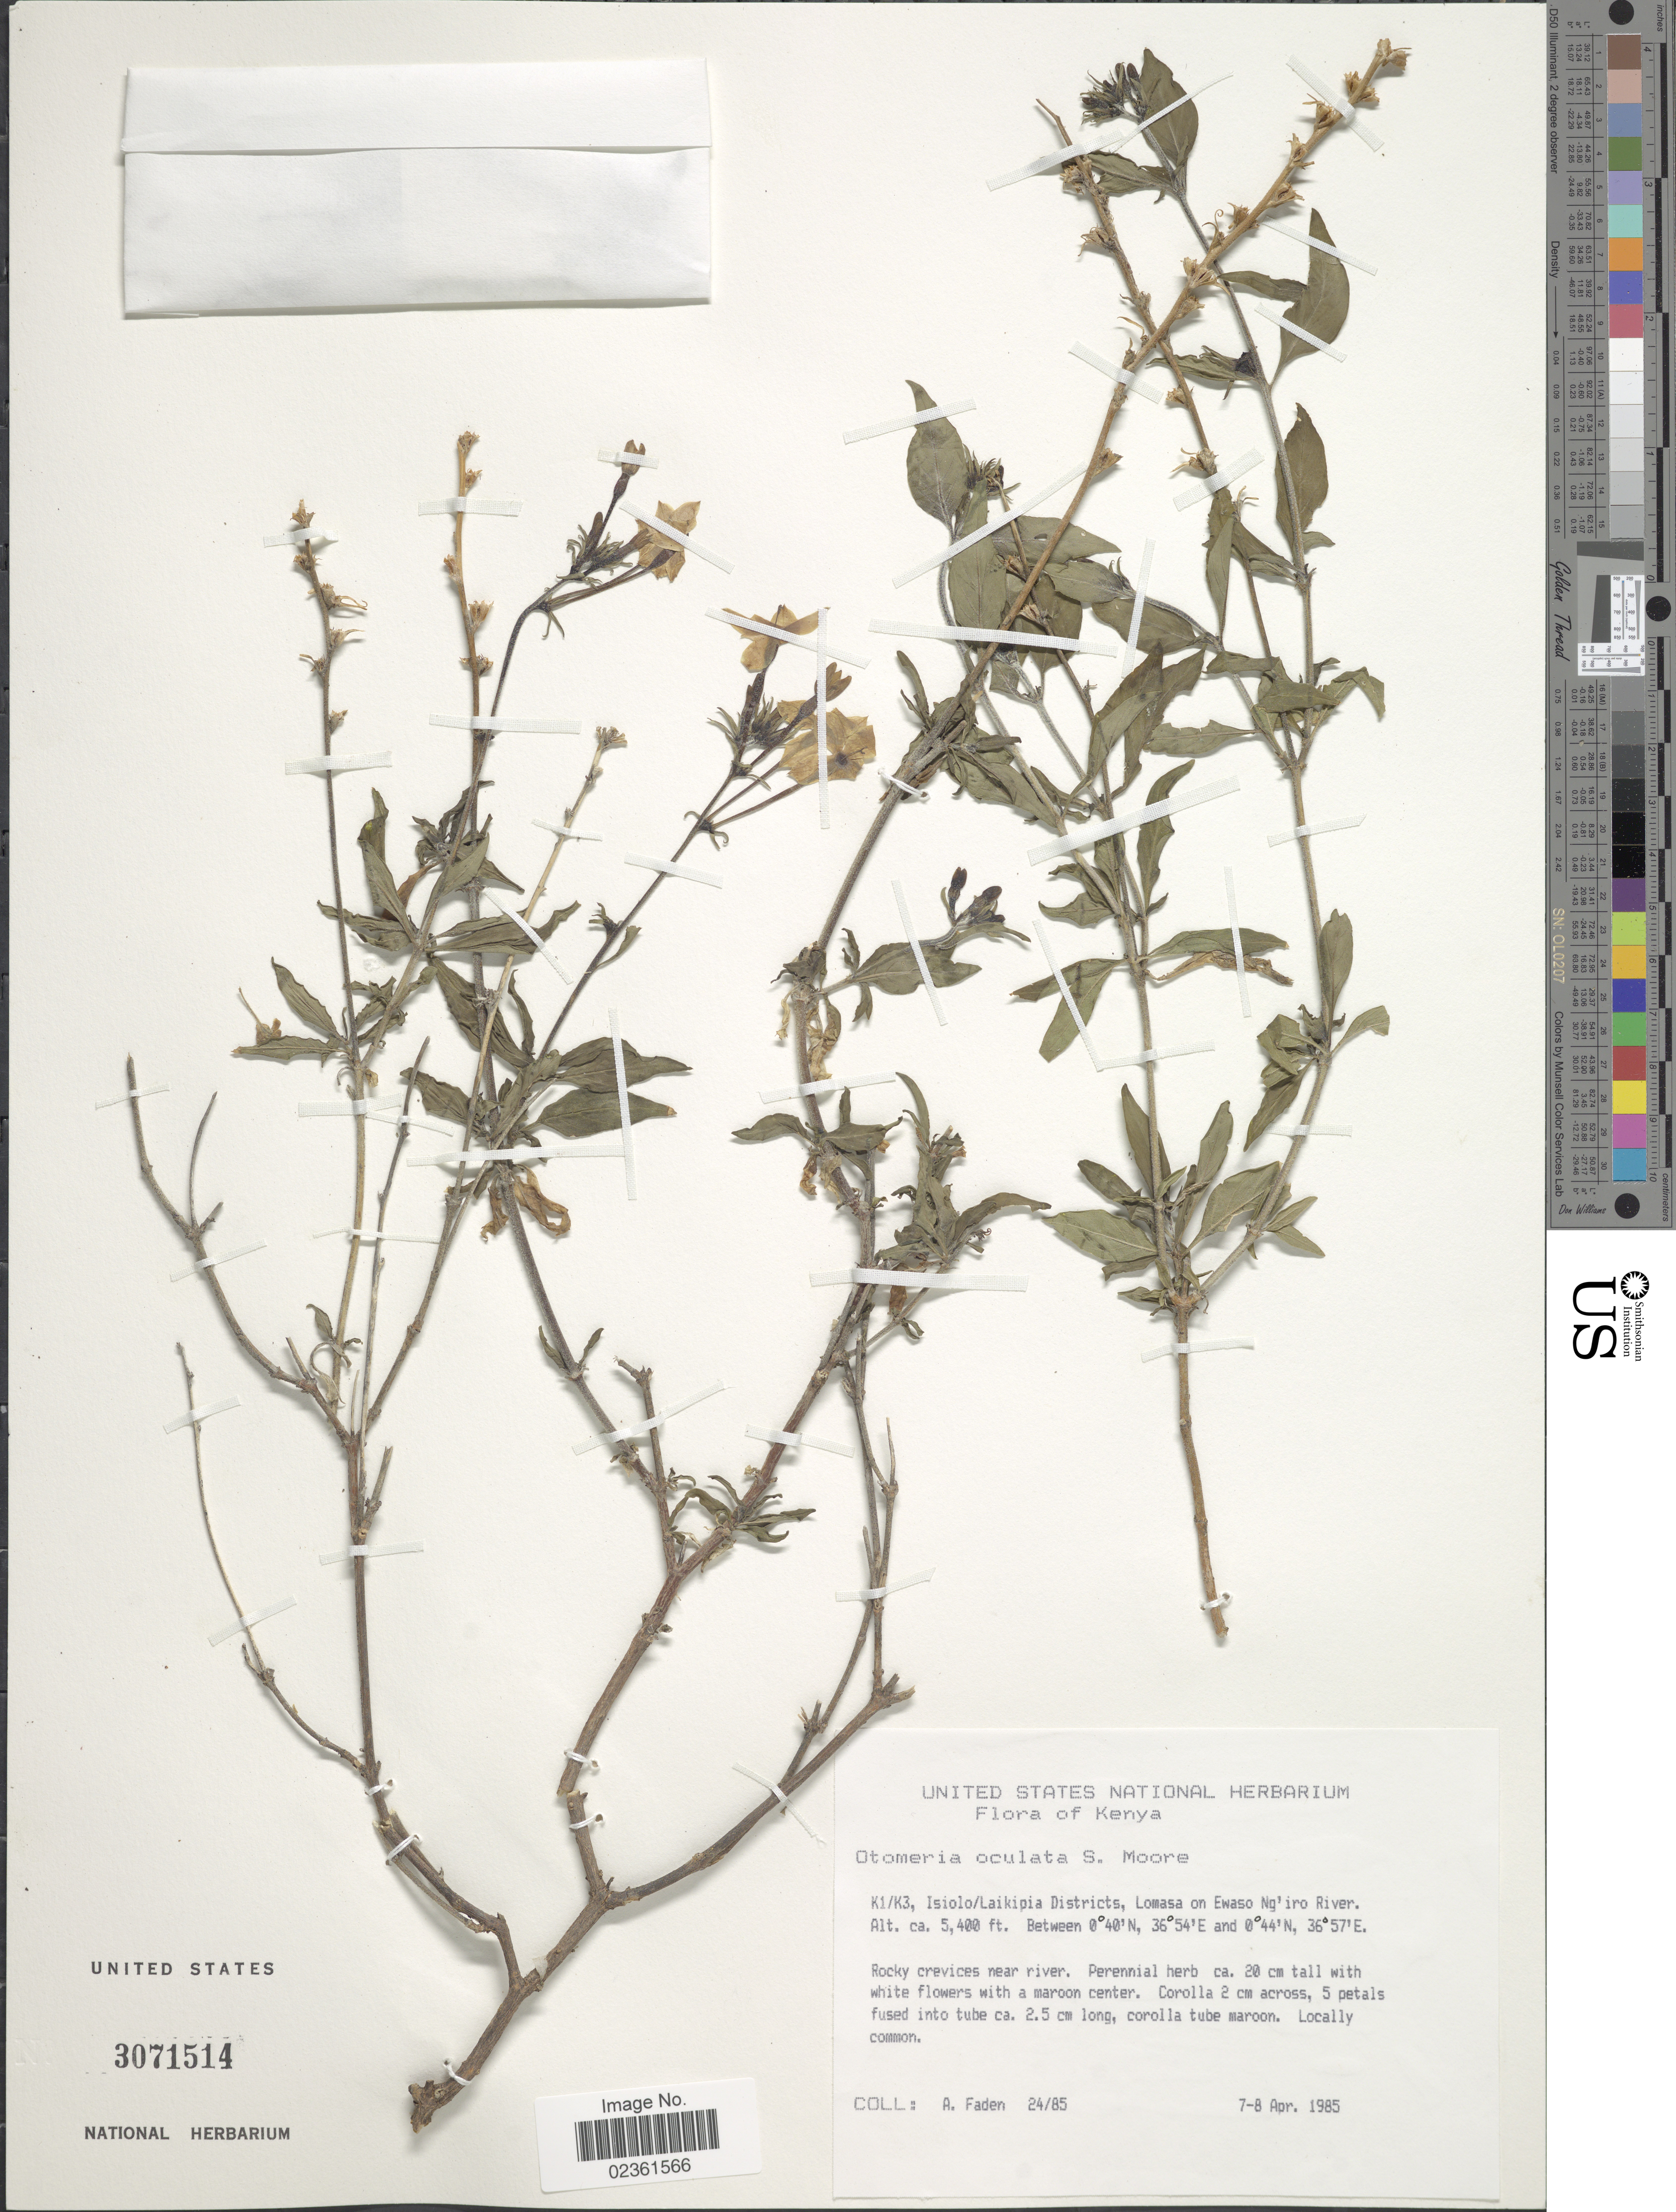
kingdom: Plantae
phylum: Tracheophyta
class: Magnoliopsida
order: Gentianales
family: Rubiaceae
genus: Otomeria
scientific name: Otomeria oculata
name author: S. Moore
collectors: A. J. Faden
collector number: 24/85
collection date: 1985-04-07/1985-04-08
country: Kenya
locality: K1/K3, Isiolo/Laikipia District, Lomassa on Ewaso Ng'iro River, rocky crevices near river.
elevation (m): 1646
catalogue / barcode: US 3071514